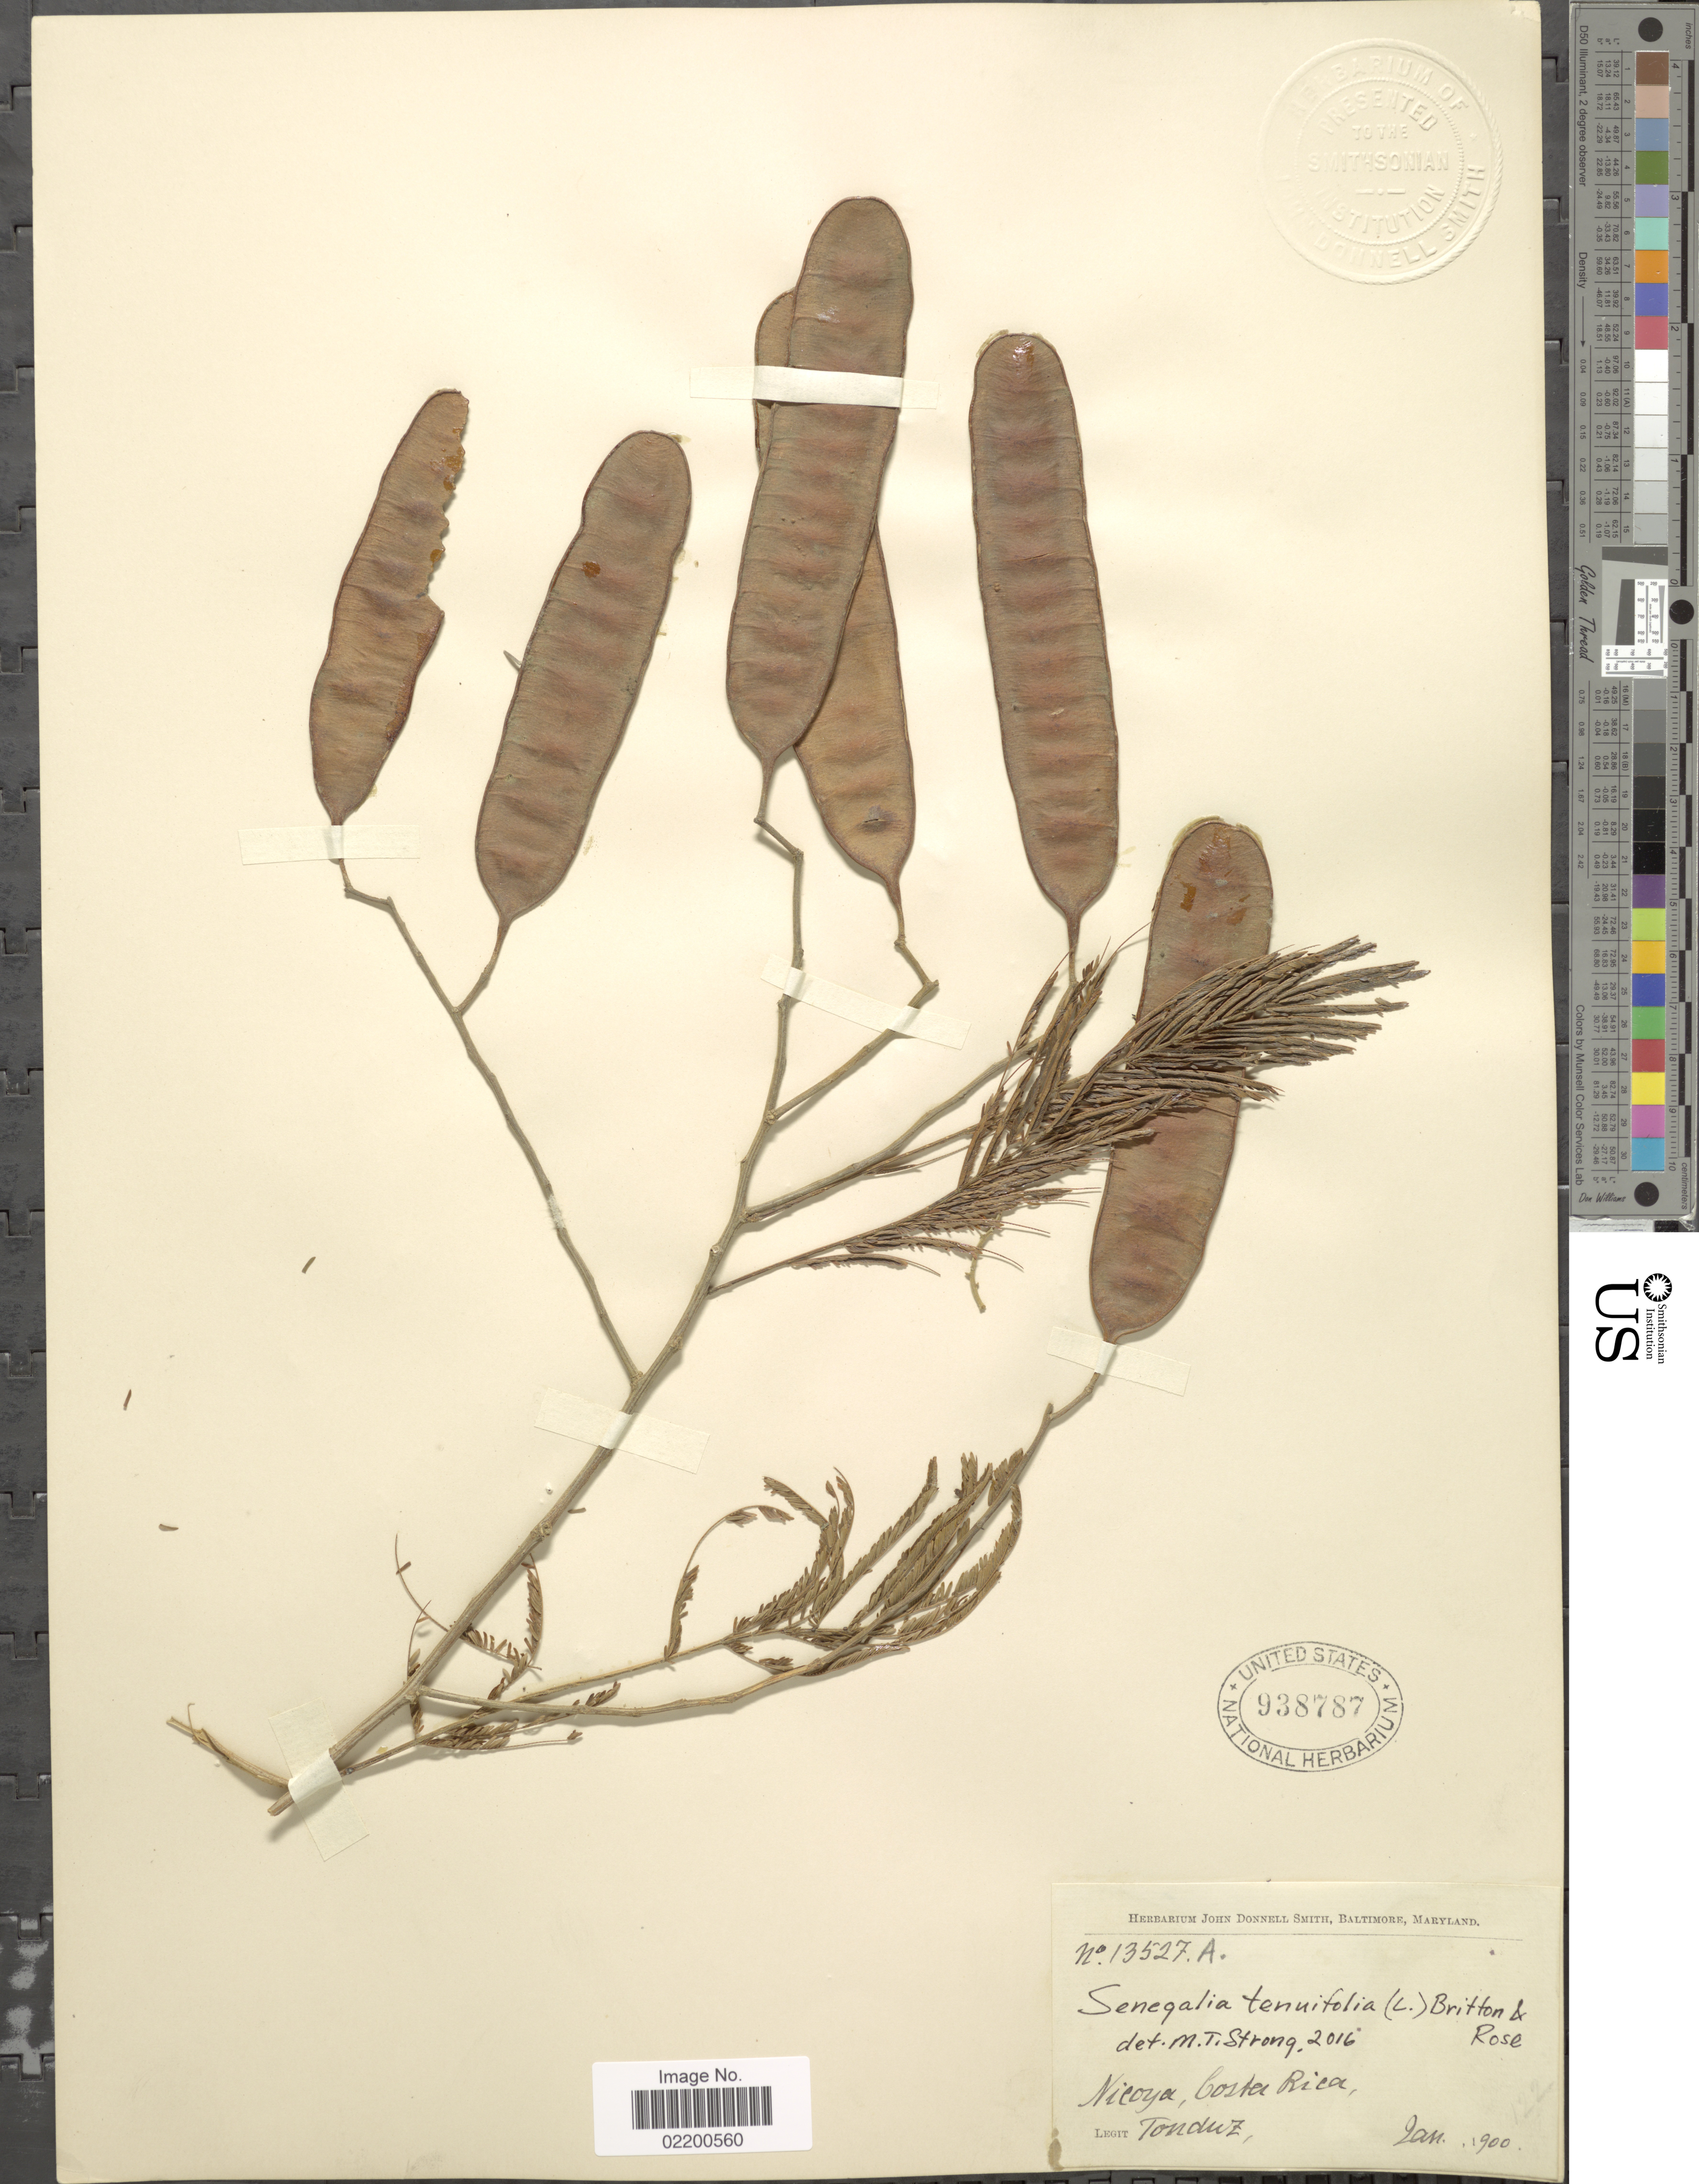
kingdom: Plantae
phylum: Tracheophyta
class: Magnoliopsida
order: Fabales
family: Fabaceae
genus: Senegalia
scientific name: Senegalia tenuifolia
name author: (L.) Britton & Rose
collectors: A. Tonduz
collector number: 13527A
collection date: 1900-01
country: Costa Rica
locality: Nicoya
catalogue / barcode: US 938787